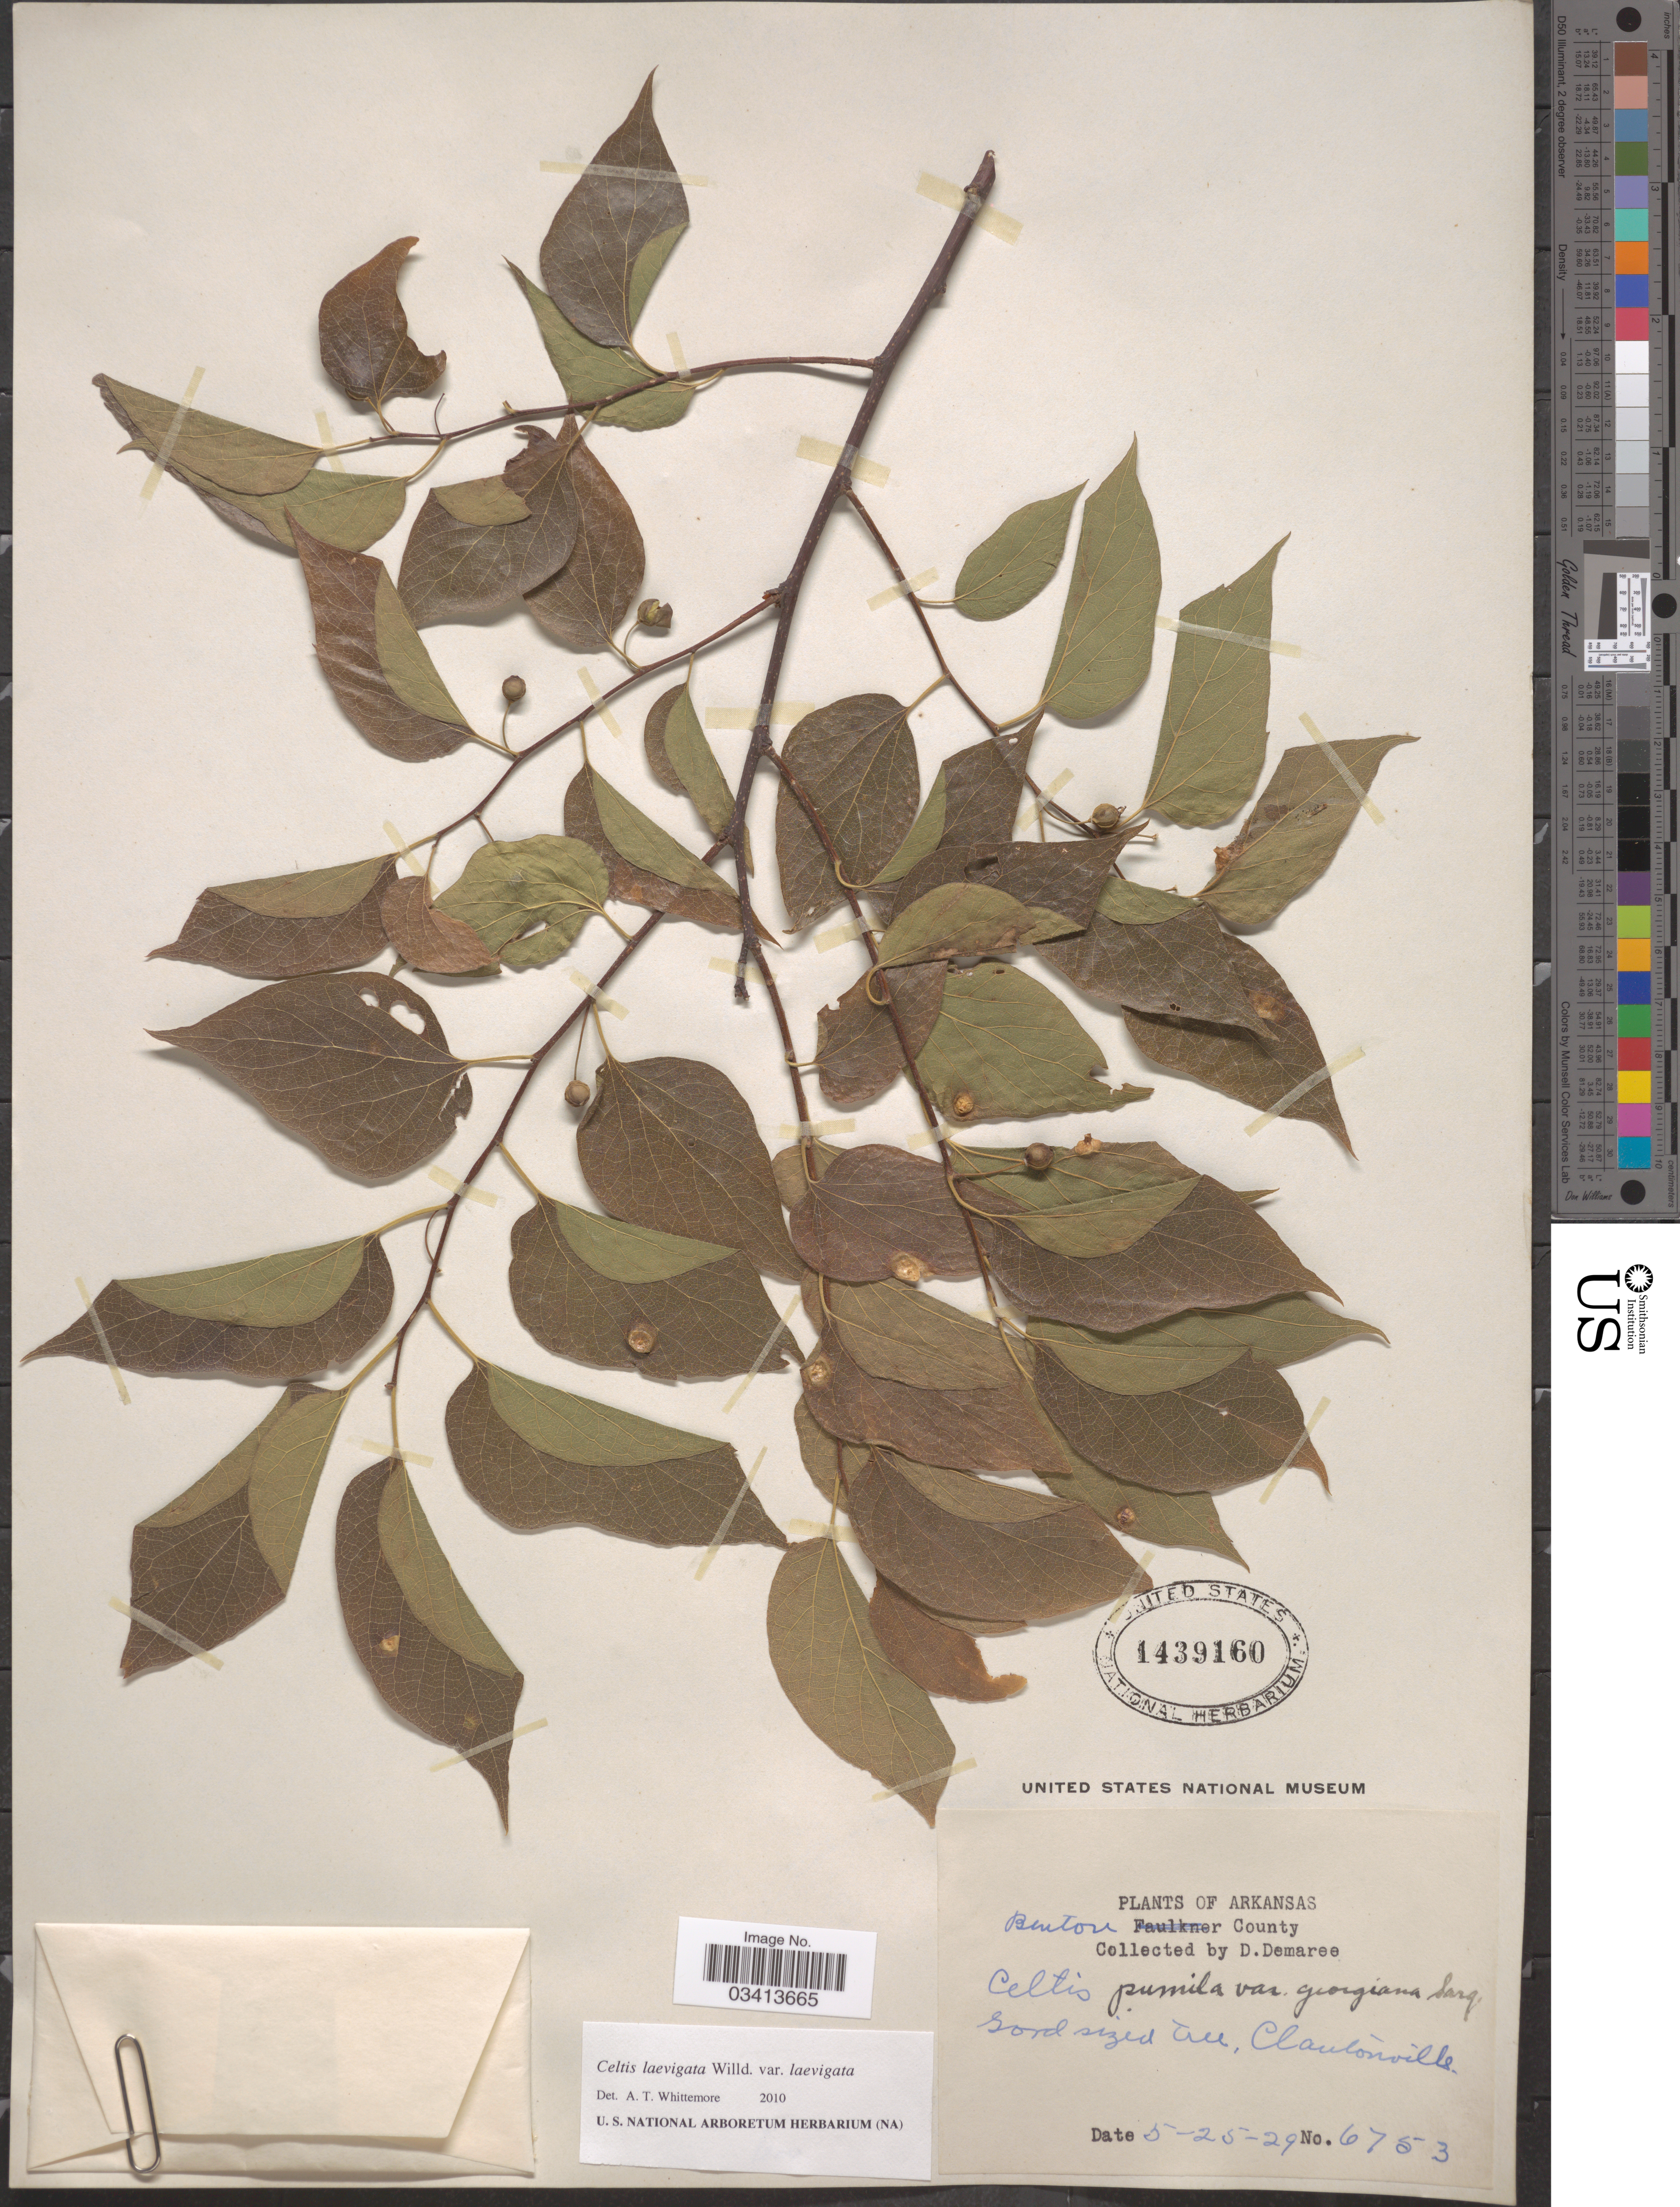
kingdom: Plantae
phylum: Tracheophyta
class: Magnoliopsida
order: Rosales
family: Cannabaceae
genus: Celtis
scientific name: Celtis laevigata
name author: Willd.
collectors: D. Demaree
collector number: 6753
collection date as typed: Transcribed d/m/y: 25/5/29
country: United States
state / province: Arkansas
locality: Benton County. Clantonville.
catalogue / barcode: US 1439160